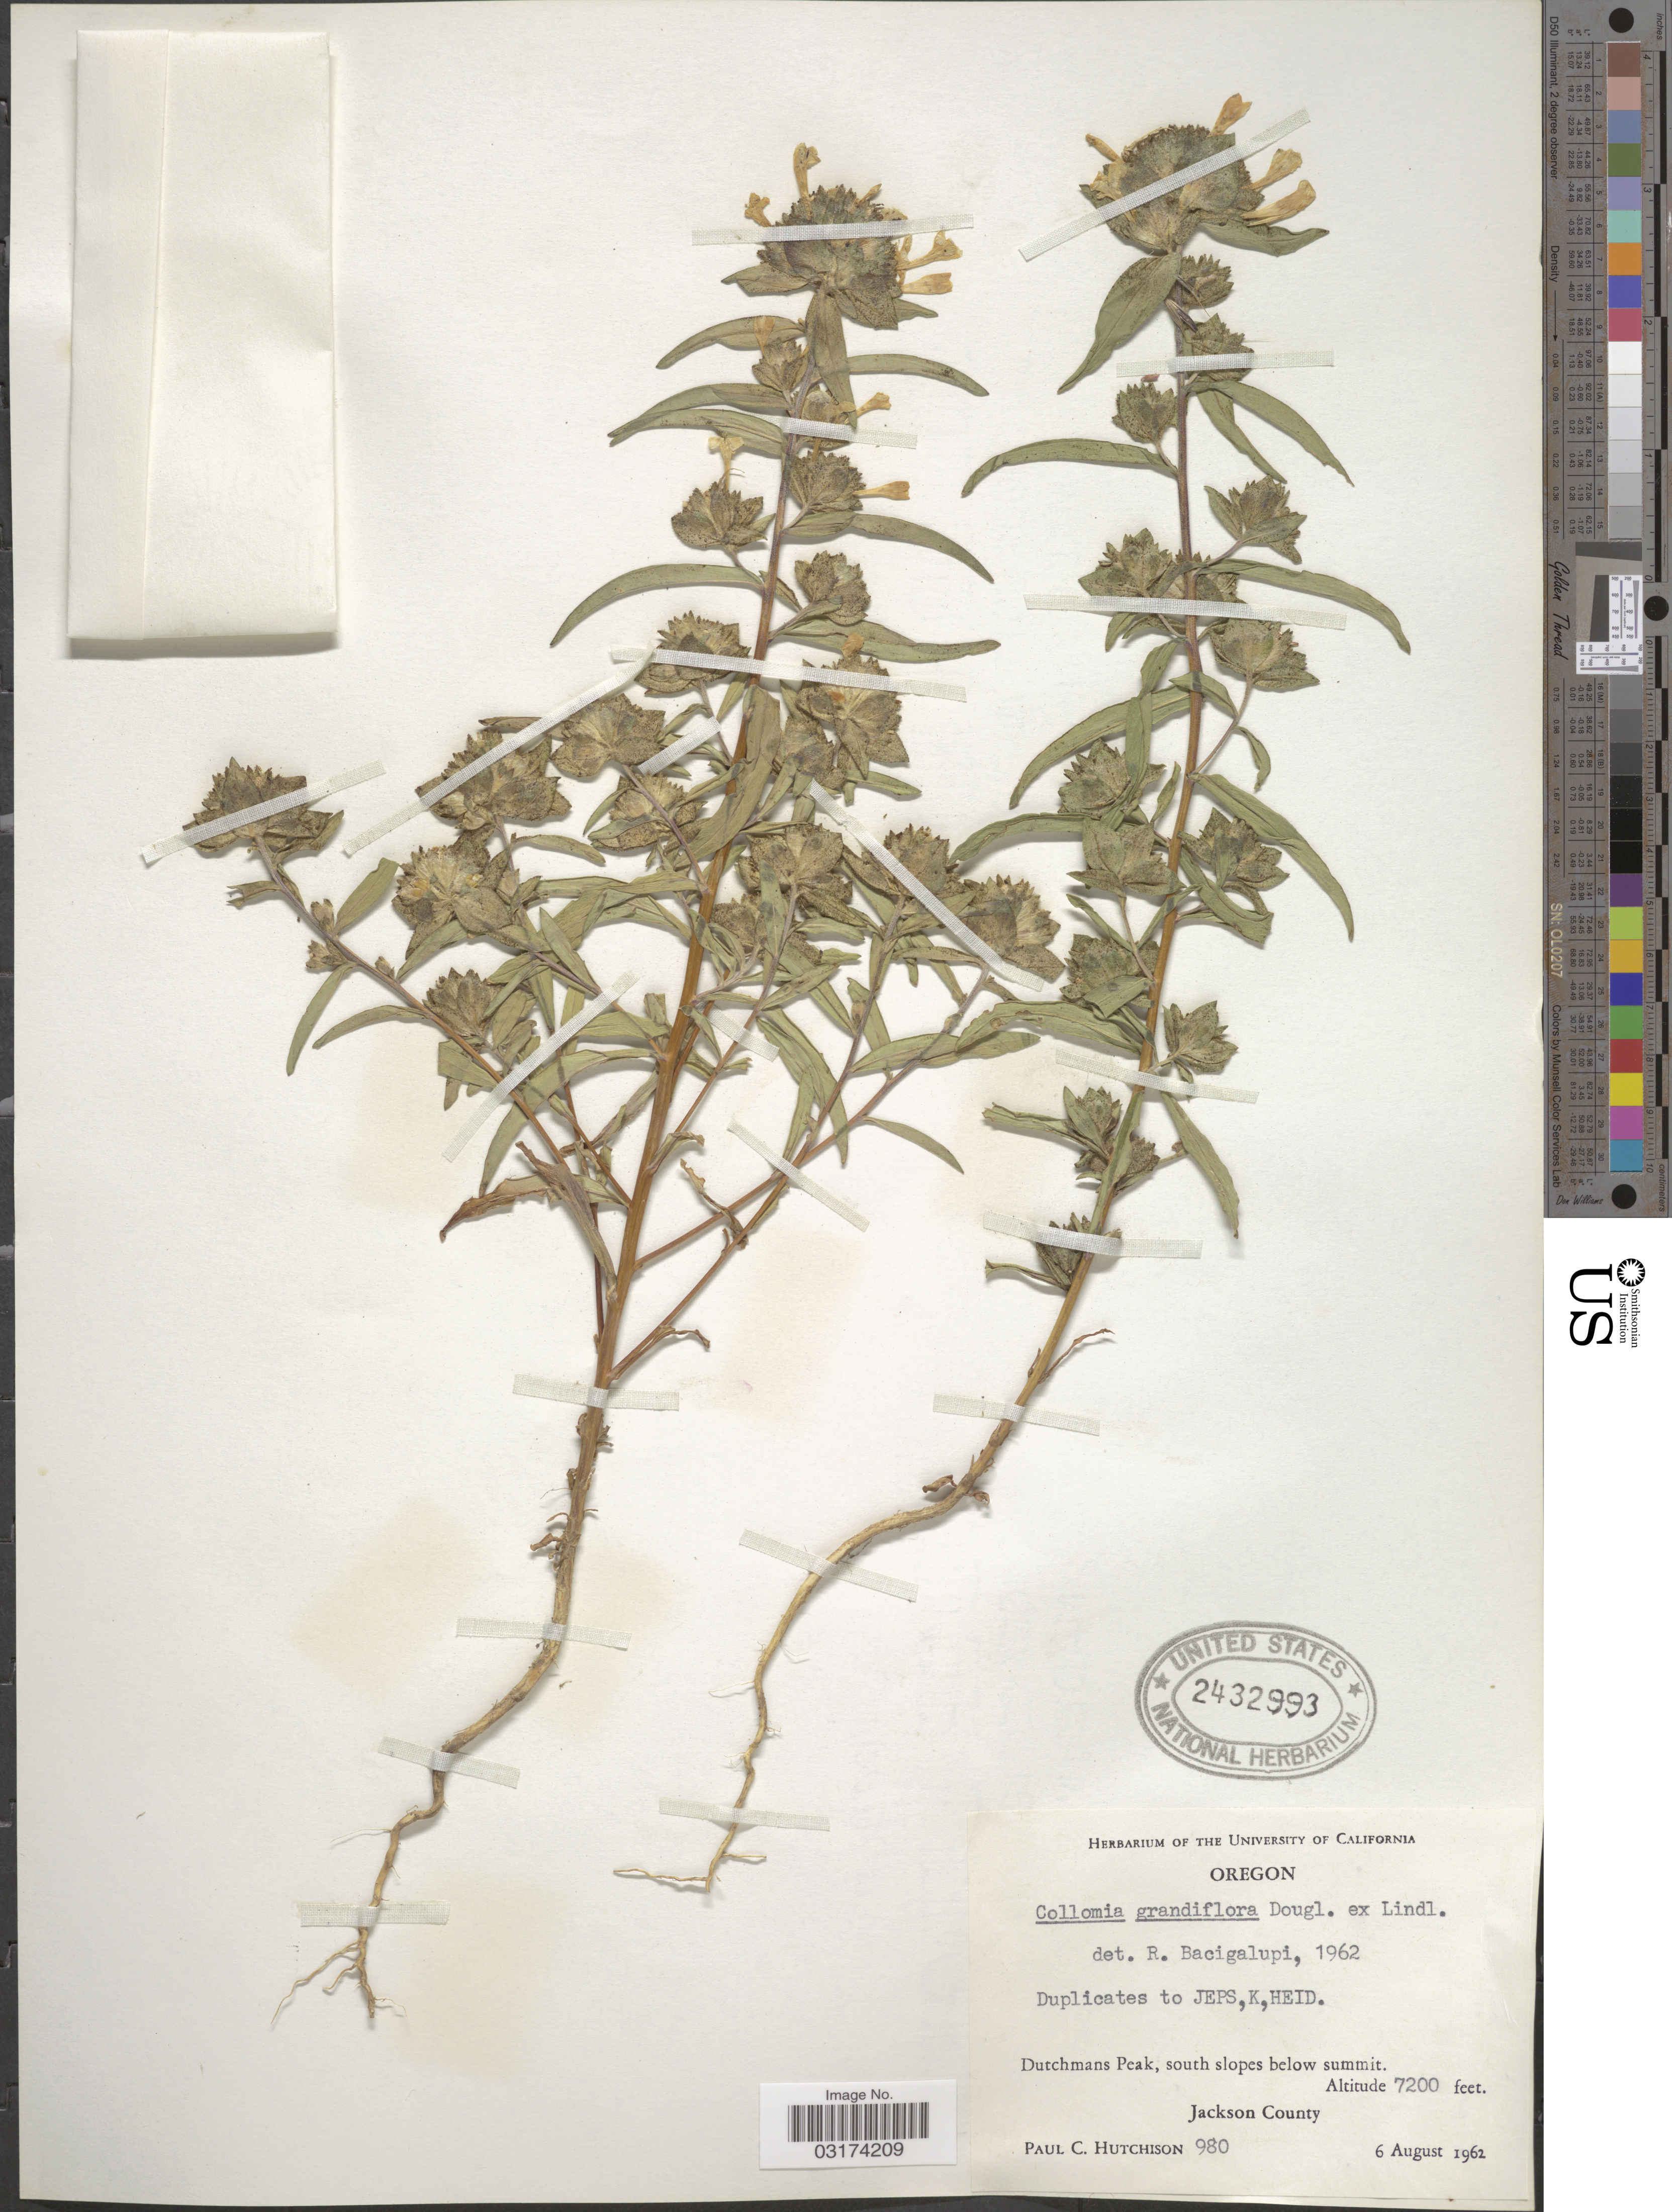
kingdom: Plantae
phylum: Tracheophyta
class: Magnoliopsida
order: Ericales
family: Polemoniaceae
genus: Collomia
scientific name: Collomia grandiflora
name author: Douglas ex Lindl.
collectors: P. C. Hutchison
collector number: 980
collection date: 1962-08-06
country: United States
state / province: Oregon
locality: Dutchmans Peak, south slopes below summit. Jackson County.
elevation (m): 2195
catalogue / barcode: US 2432993